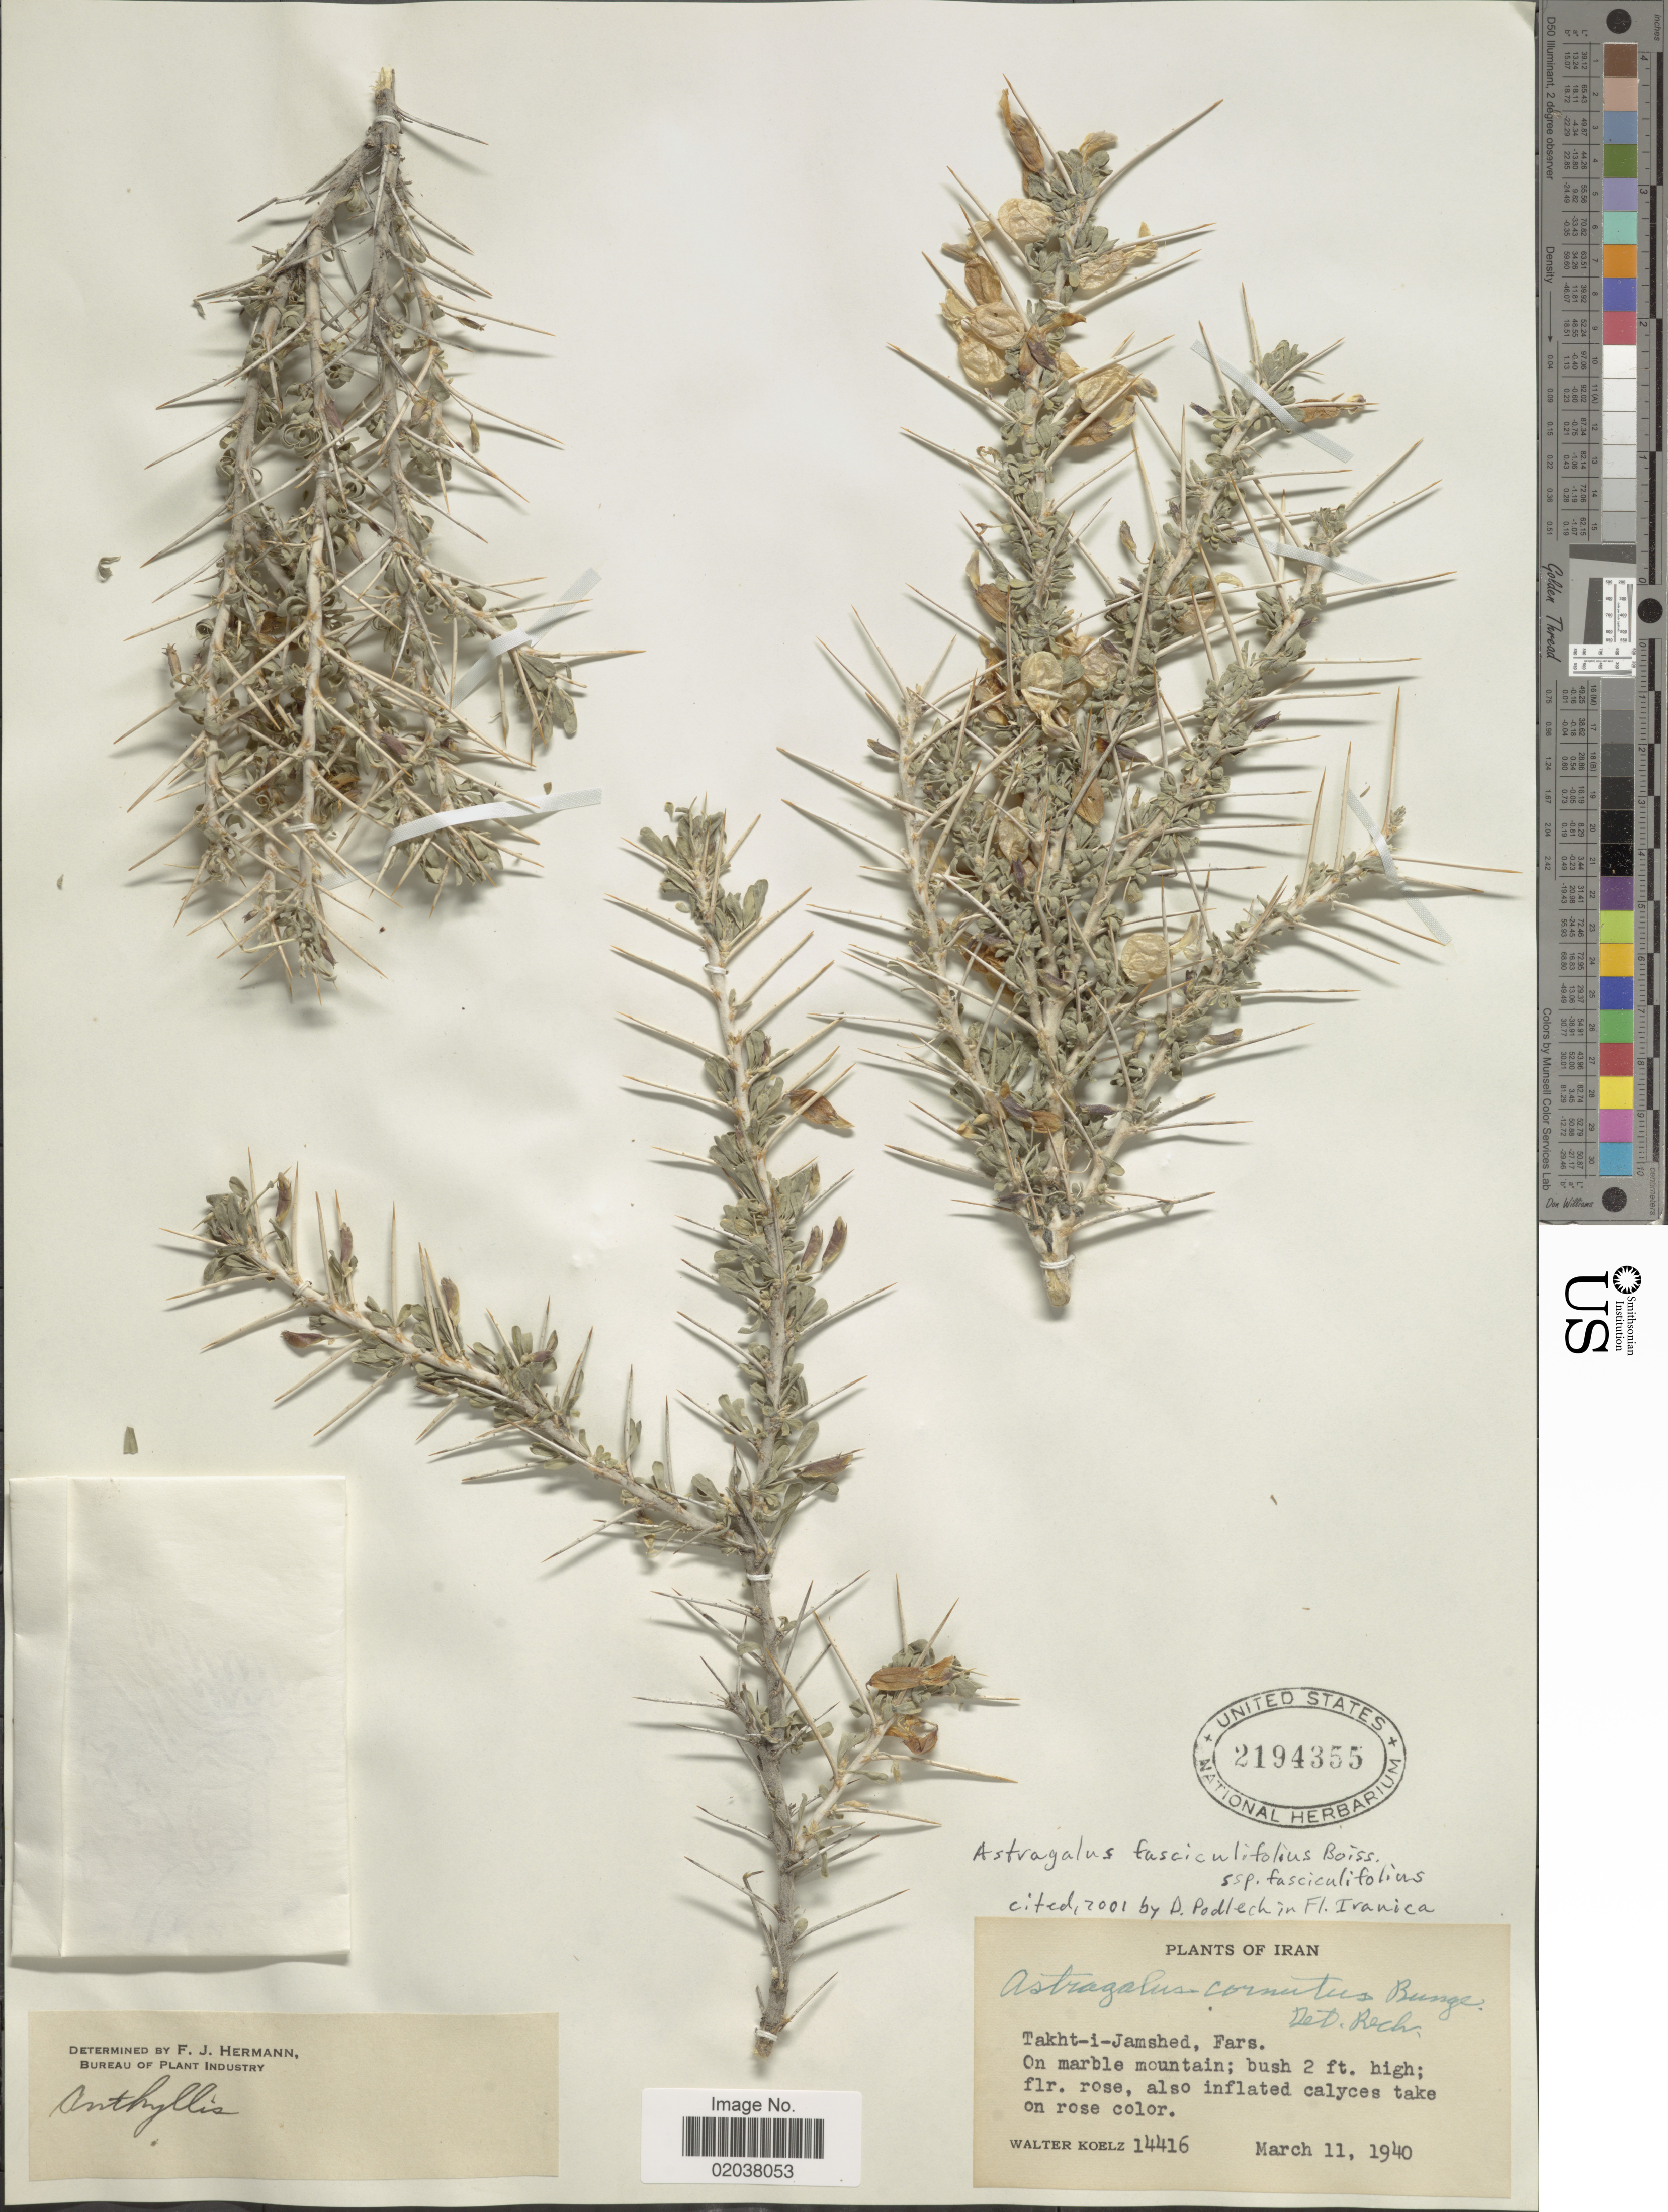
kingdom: Plantae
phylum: Tracheophyta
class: Magnoliopsida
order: Fabales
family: Fabaceae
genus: Astragalus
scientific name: Astragalus fasciculifolius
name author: Boiss.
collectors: W. N. Koelz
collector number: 14416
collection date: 1940-03-11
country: Iran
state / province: Fars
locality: Takht-i-Jamshed, Fars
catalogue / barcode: US 2194355